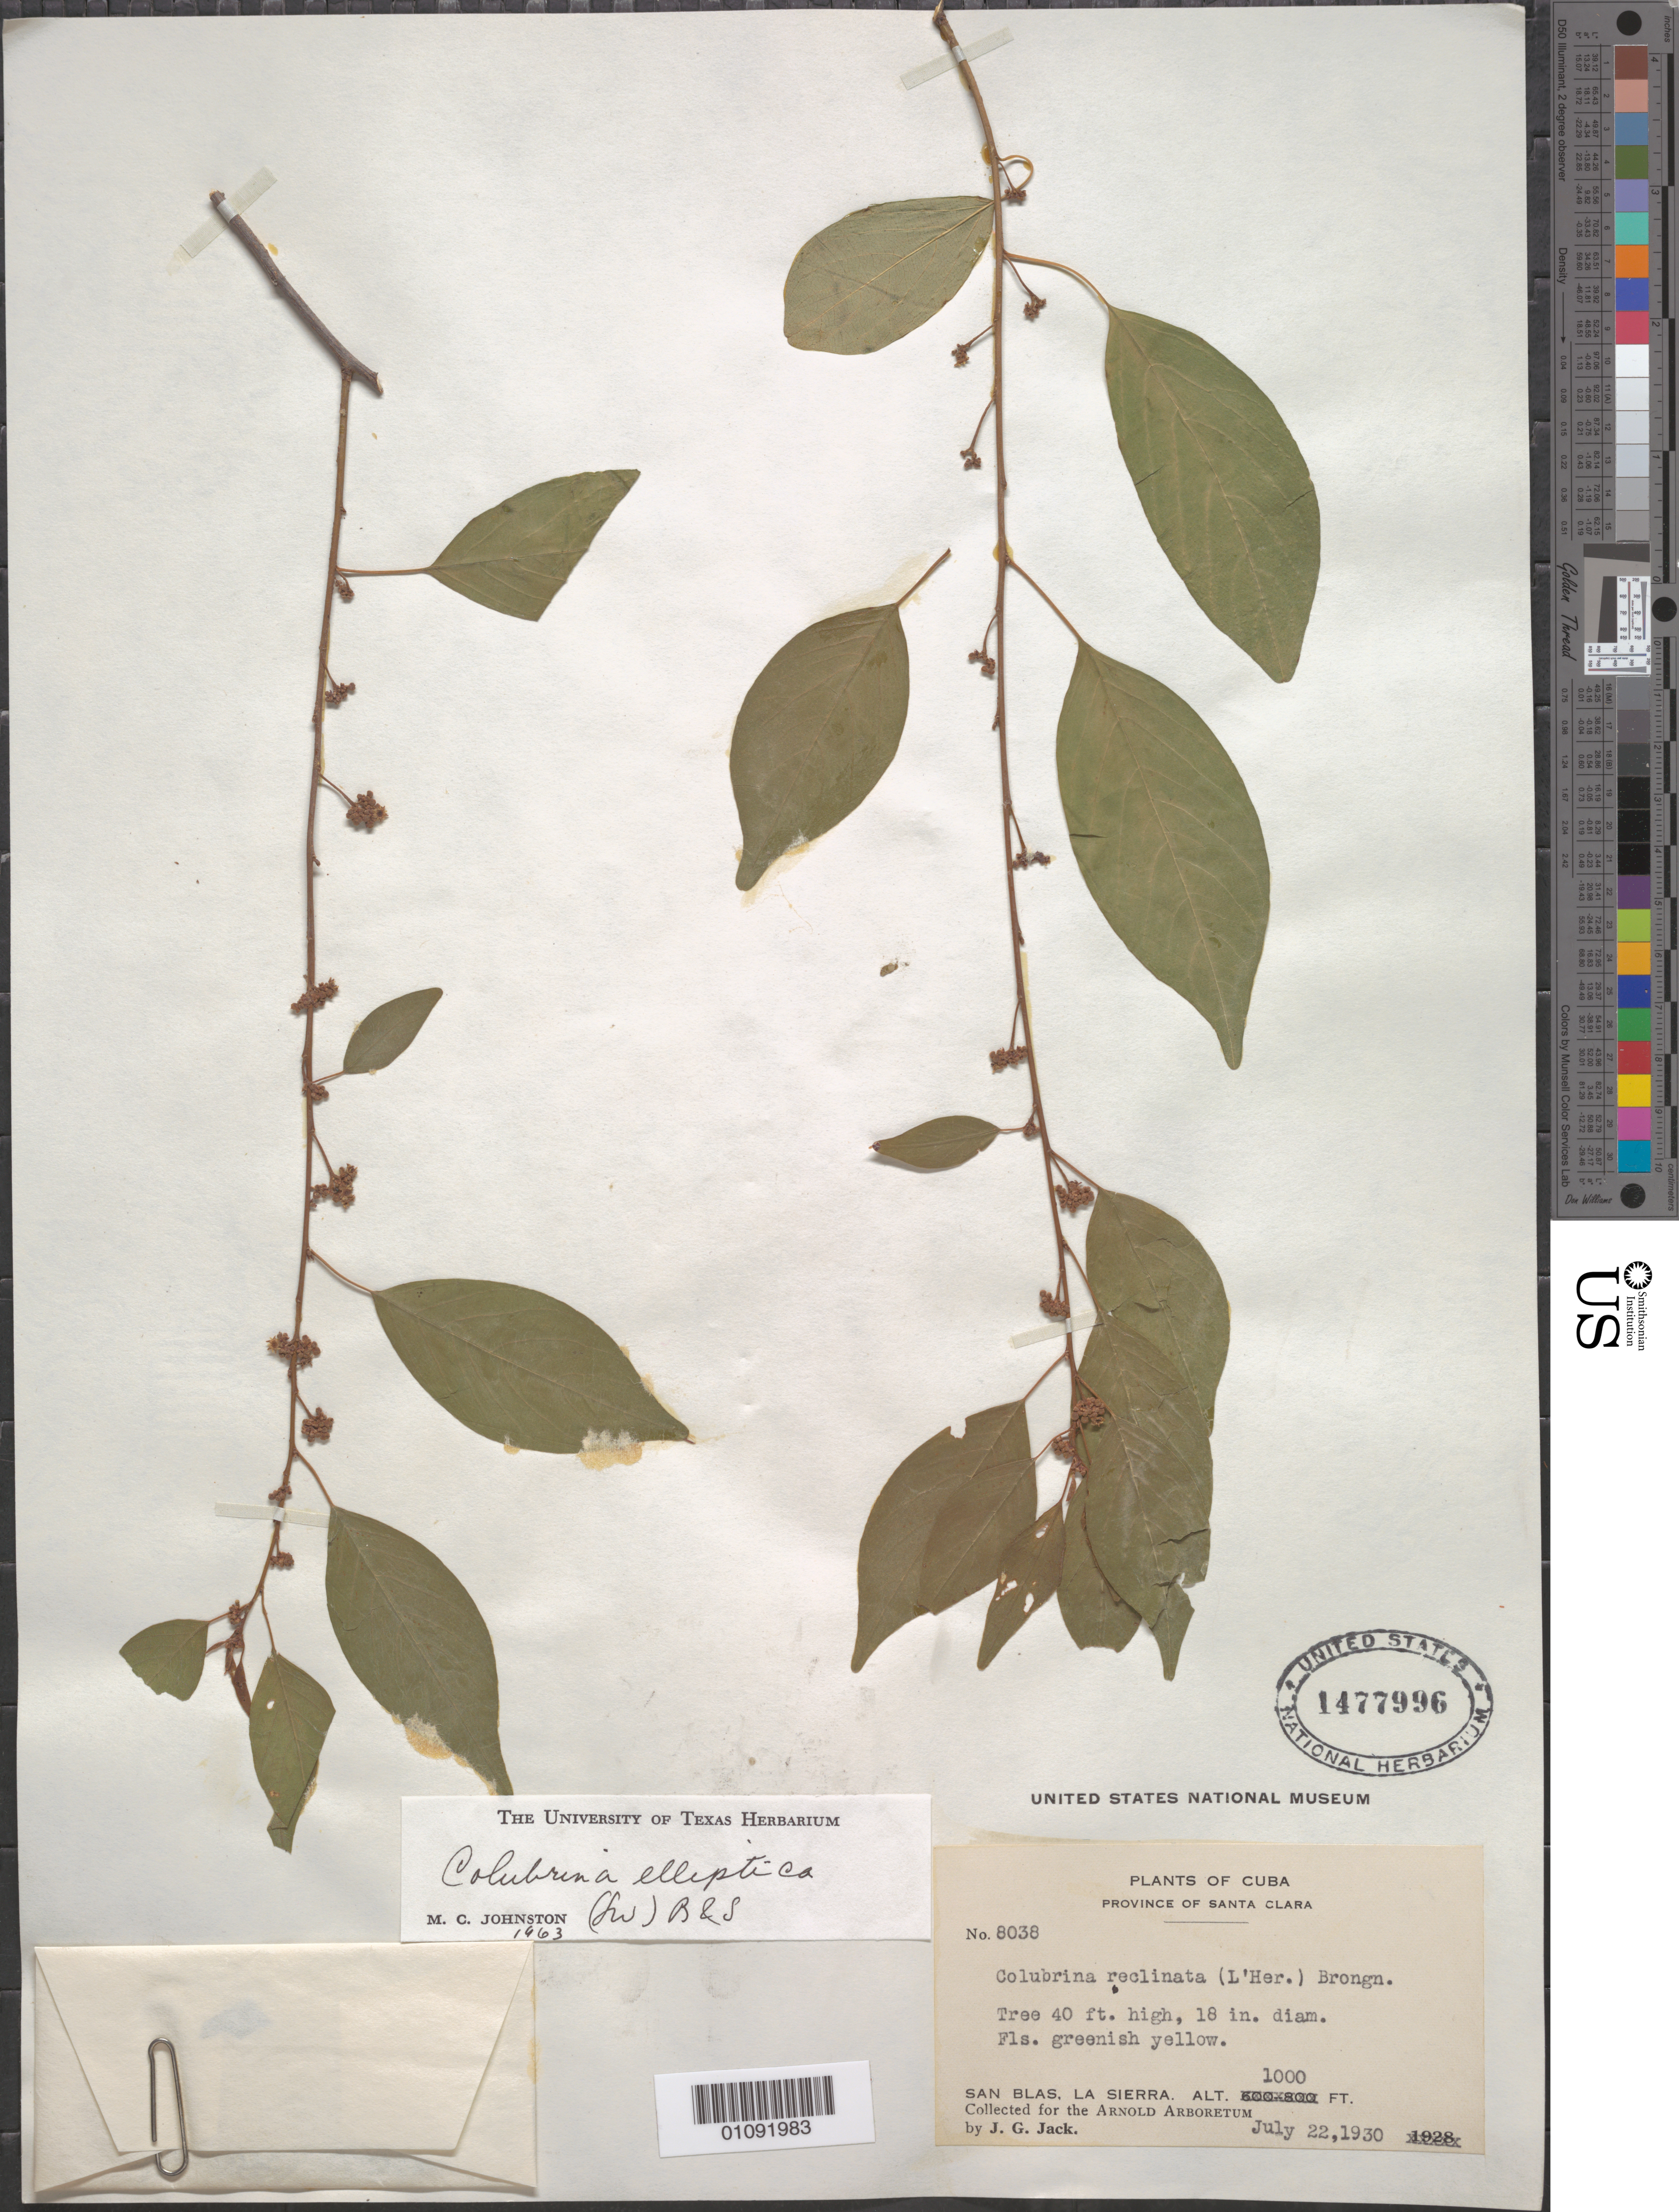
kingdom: Plantae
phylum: Tracheophyta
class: Magnoliopsida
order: Rosales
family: Rhamnaceae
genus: Colubrina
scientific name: Colubrina elliptica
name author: (Sw.) Brizicky & W.L. Stern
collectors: J. G. Jack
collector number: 8038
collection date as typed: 22 Jul 1930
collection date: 1930-07-22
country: Cuba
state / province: Matanzas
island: Cuba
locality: San Blas, La Sierra, Province of Santa Clara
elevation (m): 305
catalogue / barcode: US 1477996